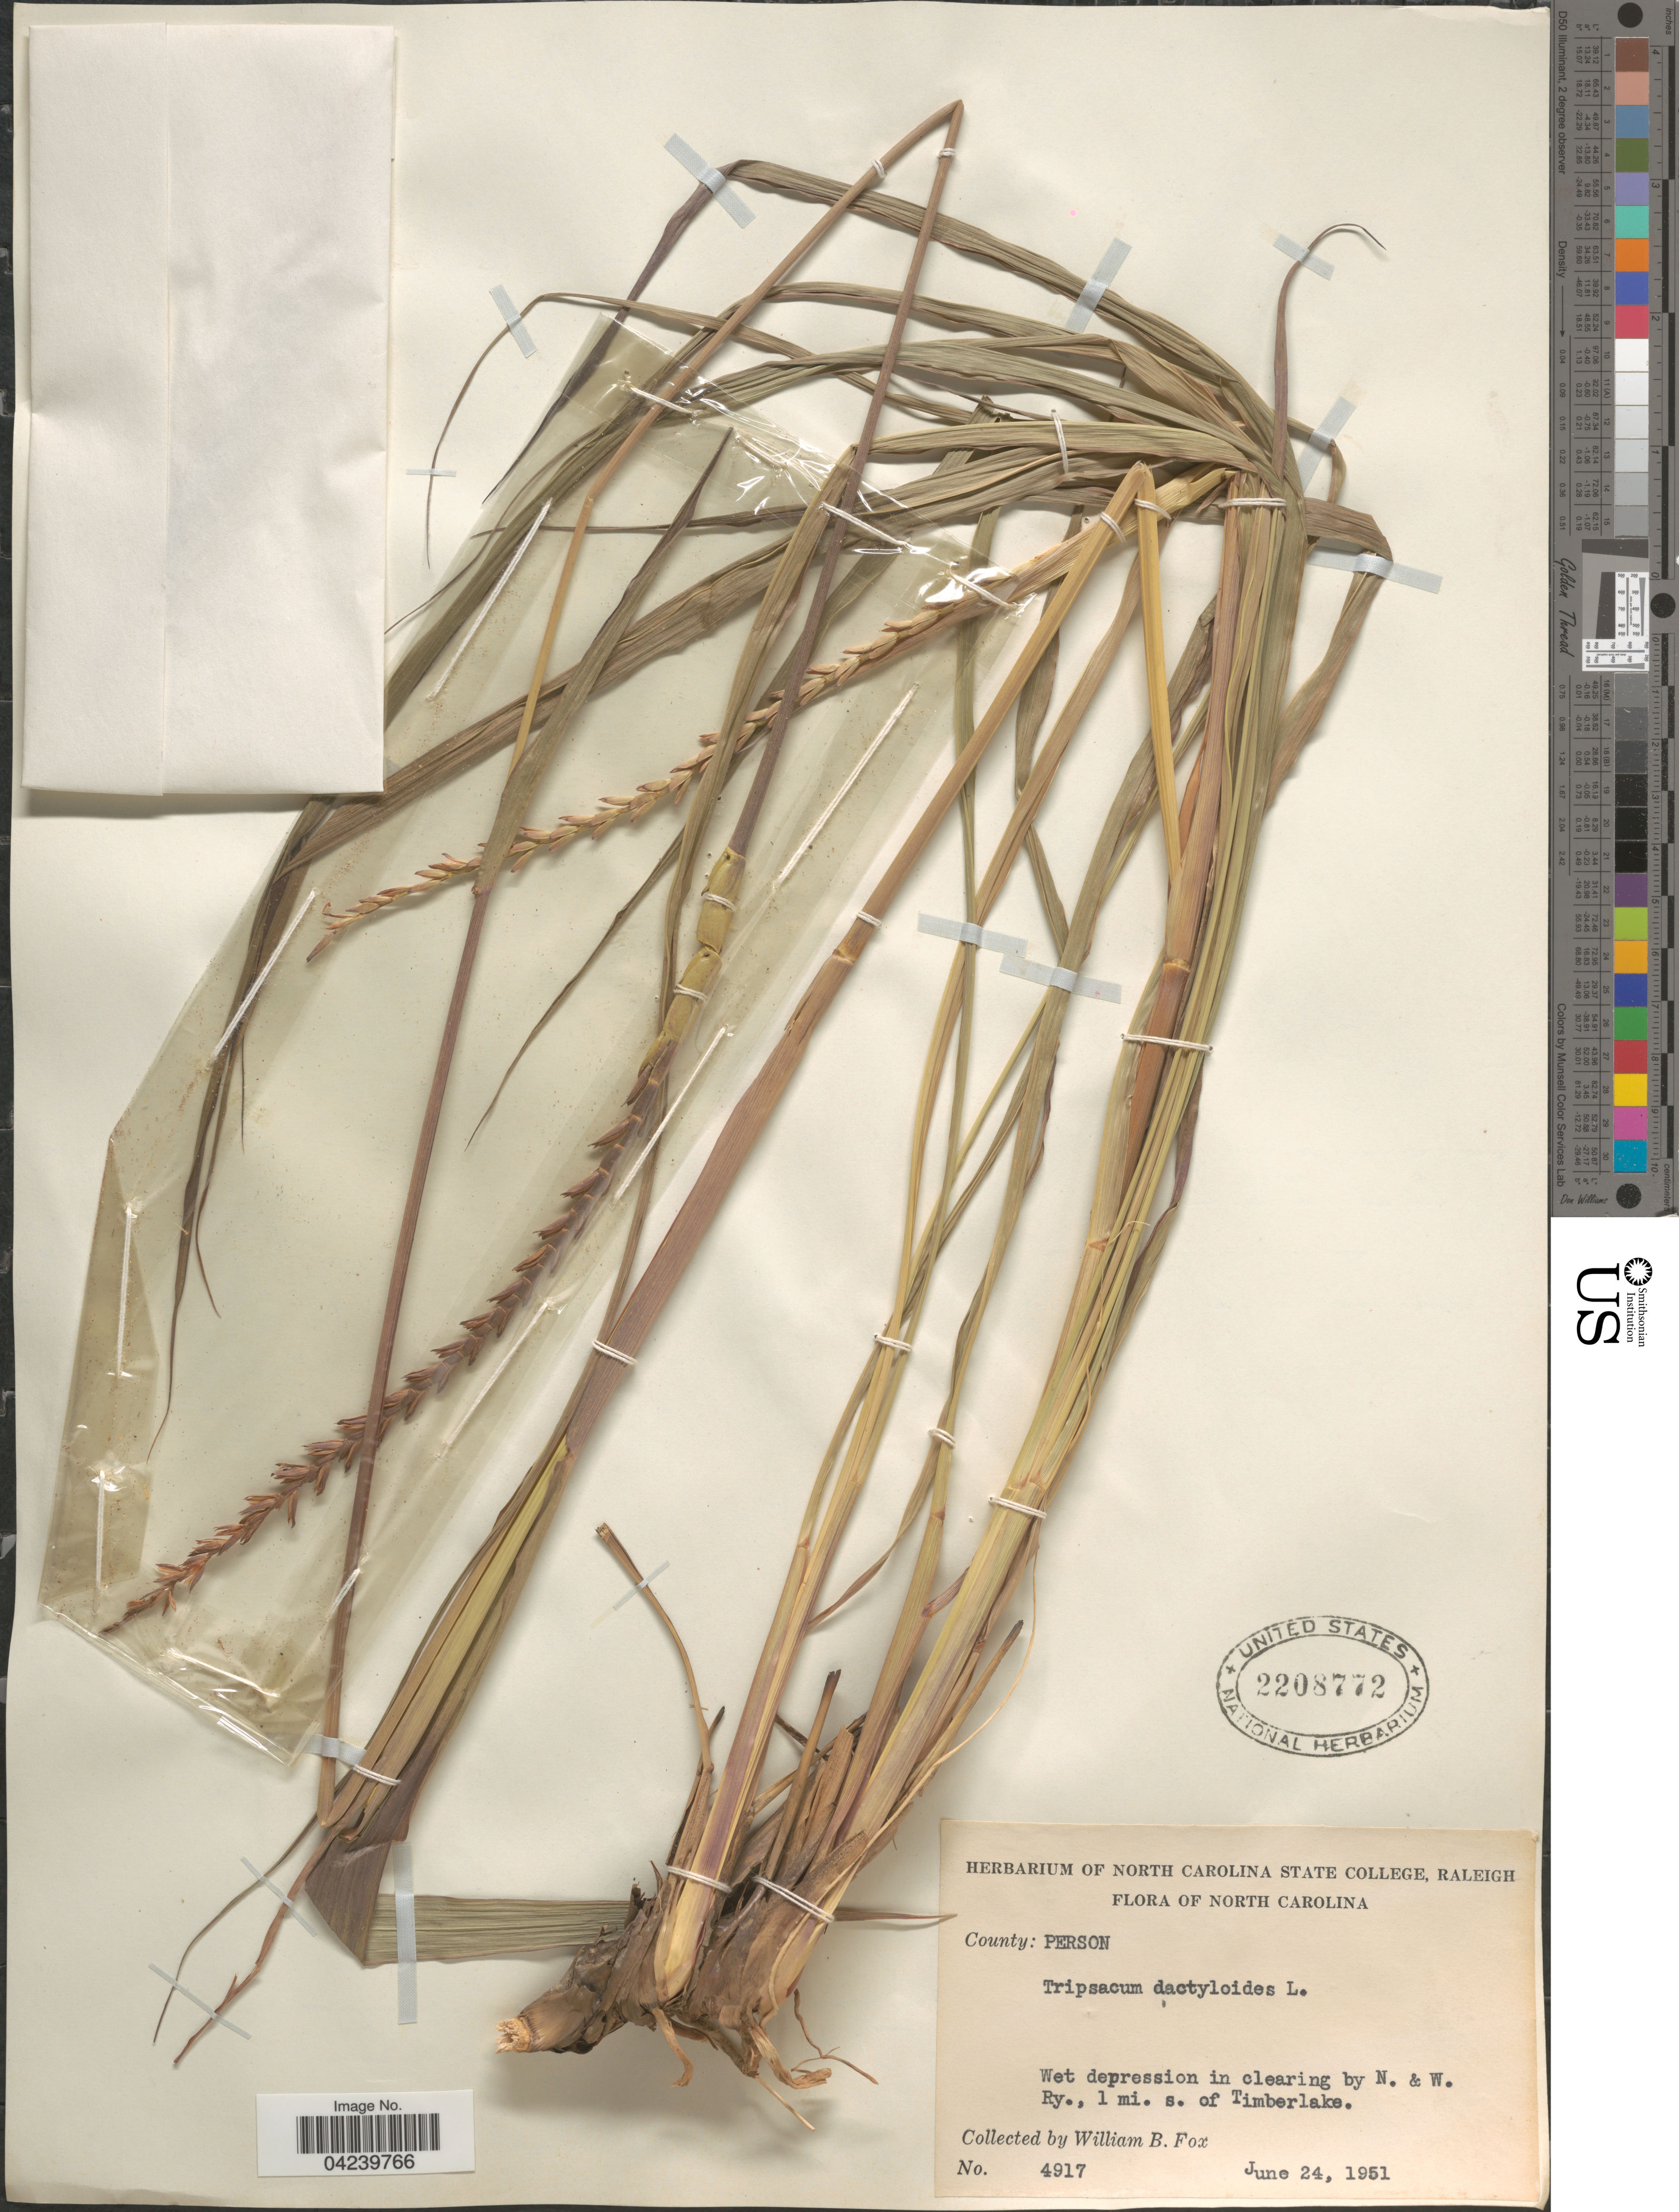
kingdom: Plantae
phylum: Tracheophyta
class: Liliopsida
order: Poales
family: Poaceae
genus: Tripsacum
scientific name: Tripsacum dactyloides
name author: (L.) L.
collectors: W. B. Fox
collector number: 4917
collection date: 1951-06-24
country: United States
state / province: North Carolina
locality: County: Person. Wet depression in clearing by N. & W. Ry., 1 mi. s. of Timberlake.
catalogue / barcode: US 2208772